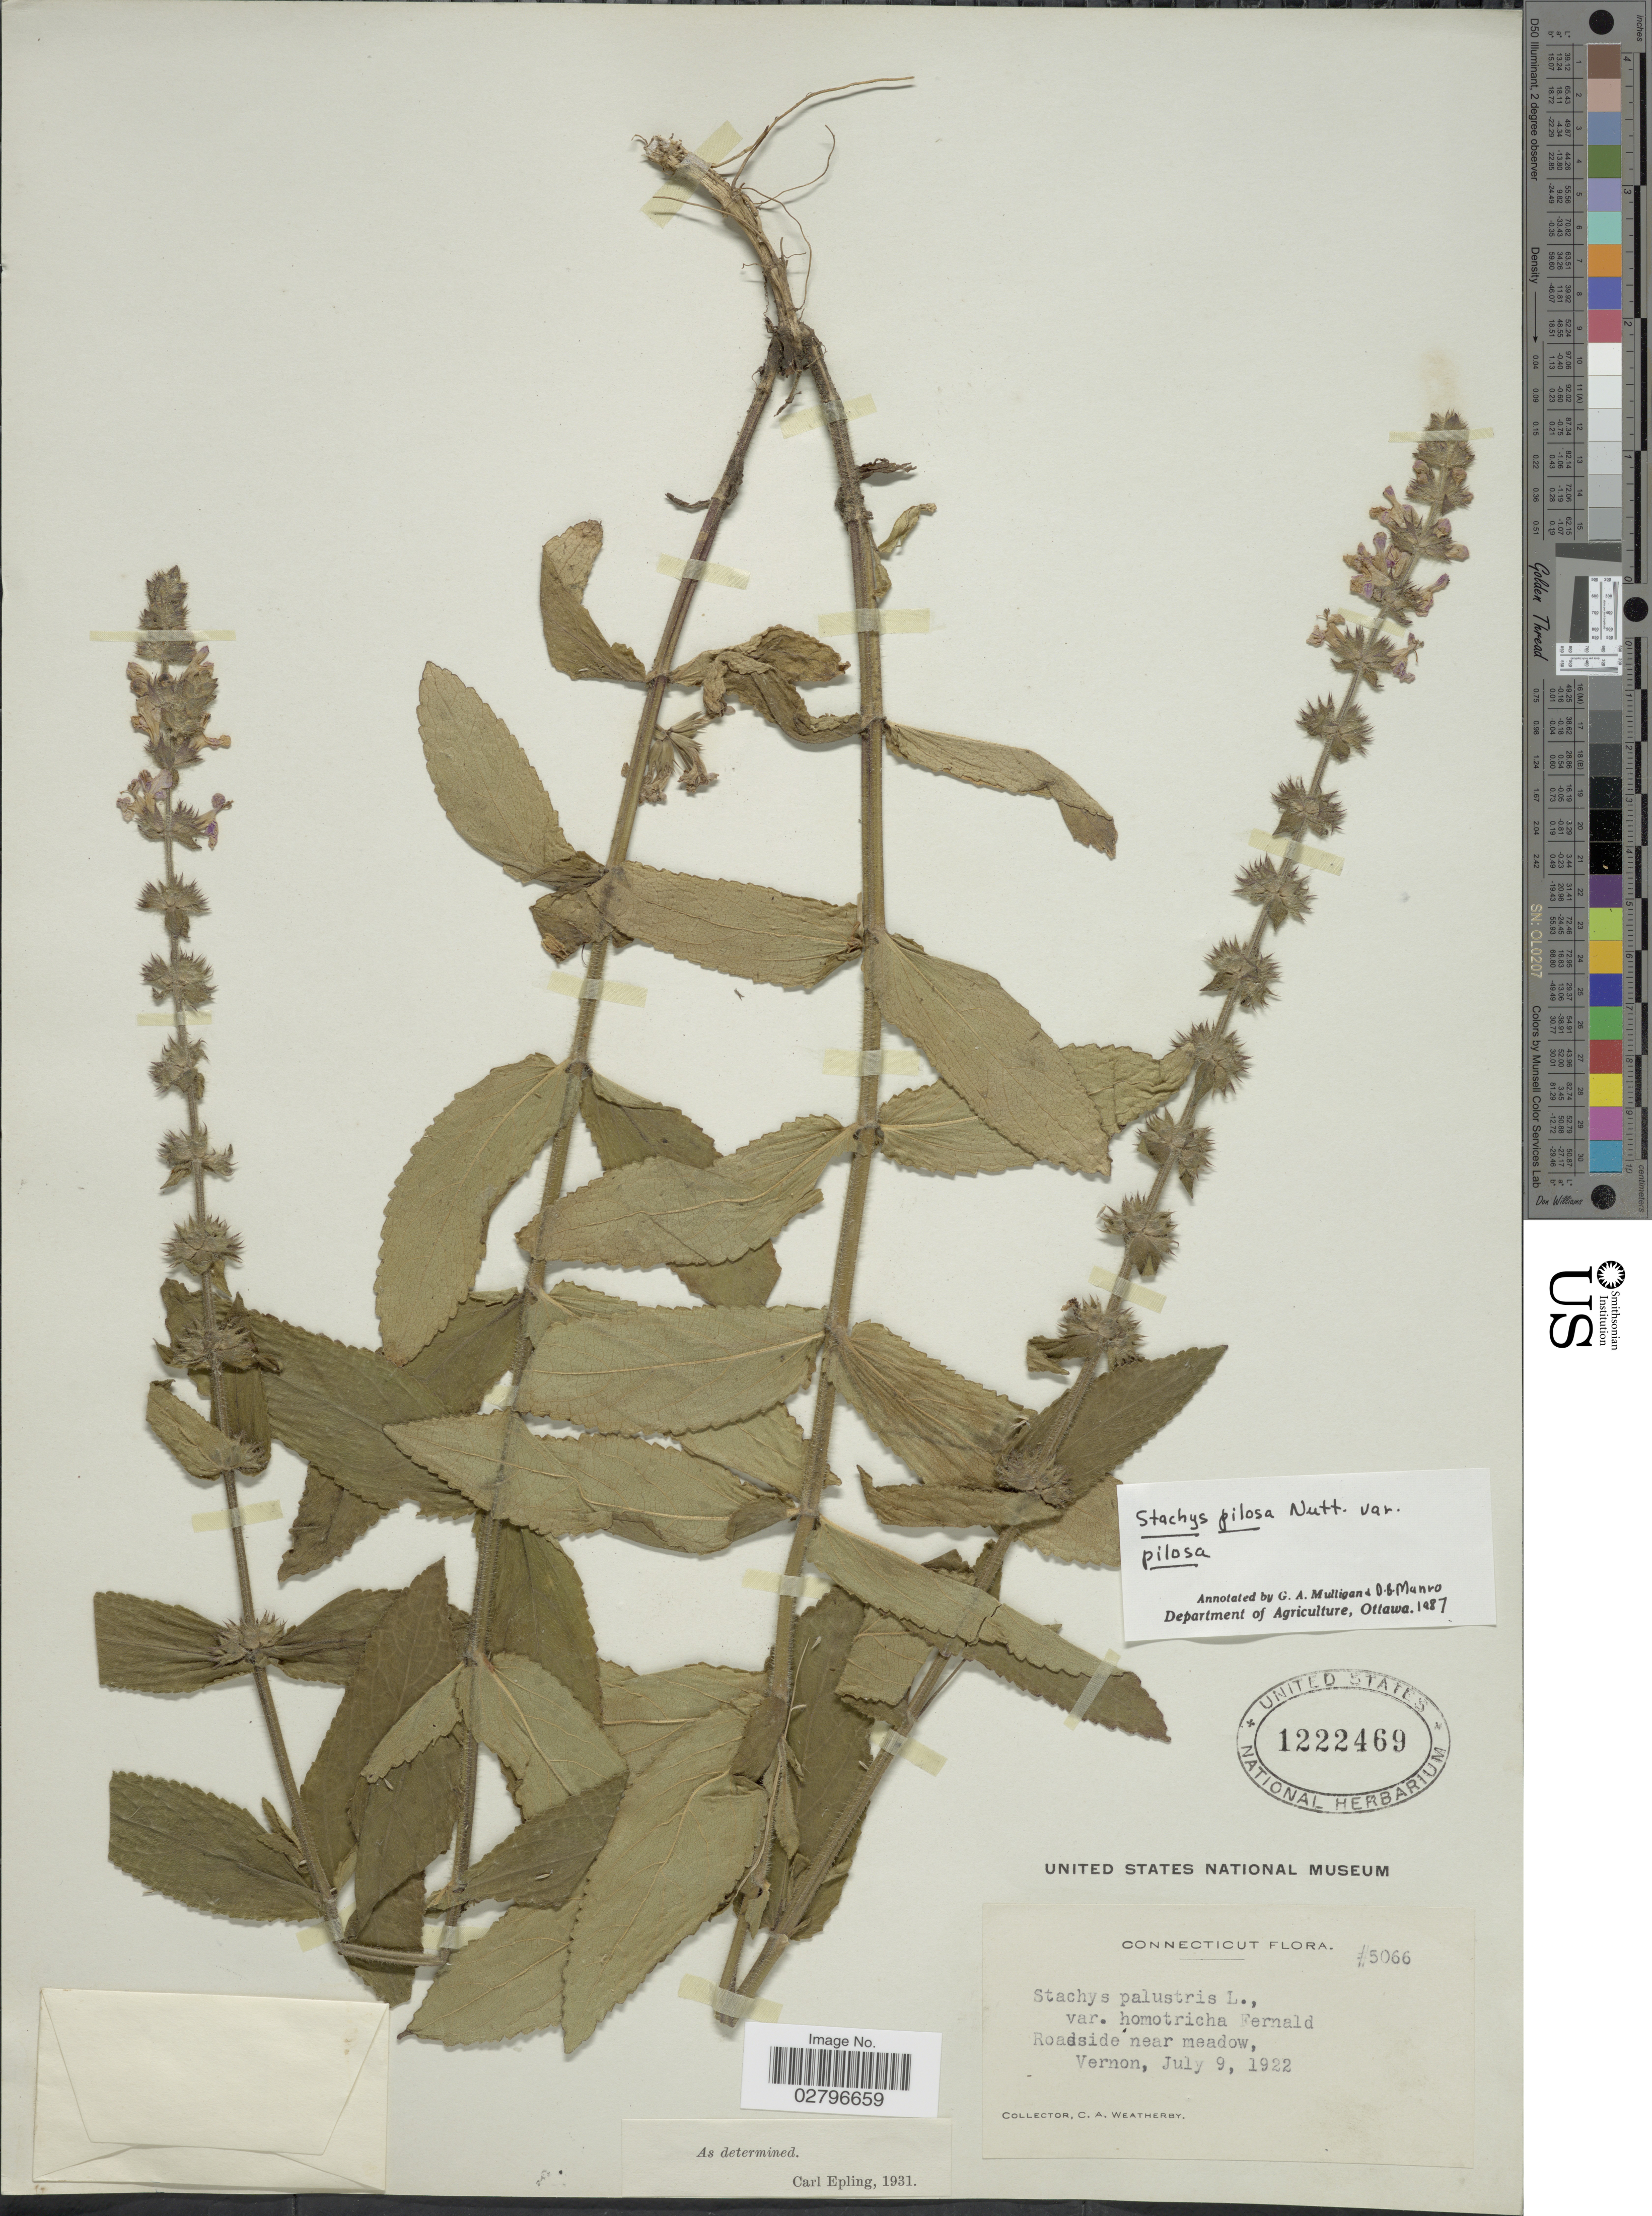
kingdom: Plantae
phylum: Tracheophyta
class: Magnoliopsida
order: Lamiales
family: Lamiaceae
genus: Stachys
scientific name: Stachys pilosa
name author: Nutt.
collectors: C. A. Weatherby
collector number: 5066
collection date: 1922-07-09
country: United States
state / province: Connecticut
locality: Roadside near meadow, Vernon.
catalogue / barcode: US 1222469